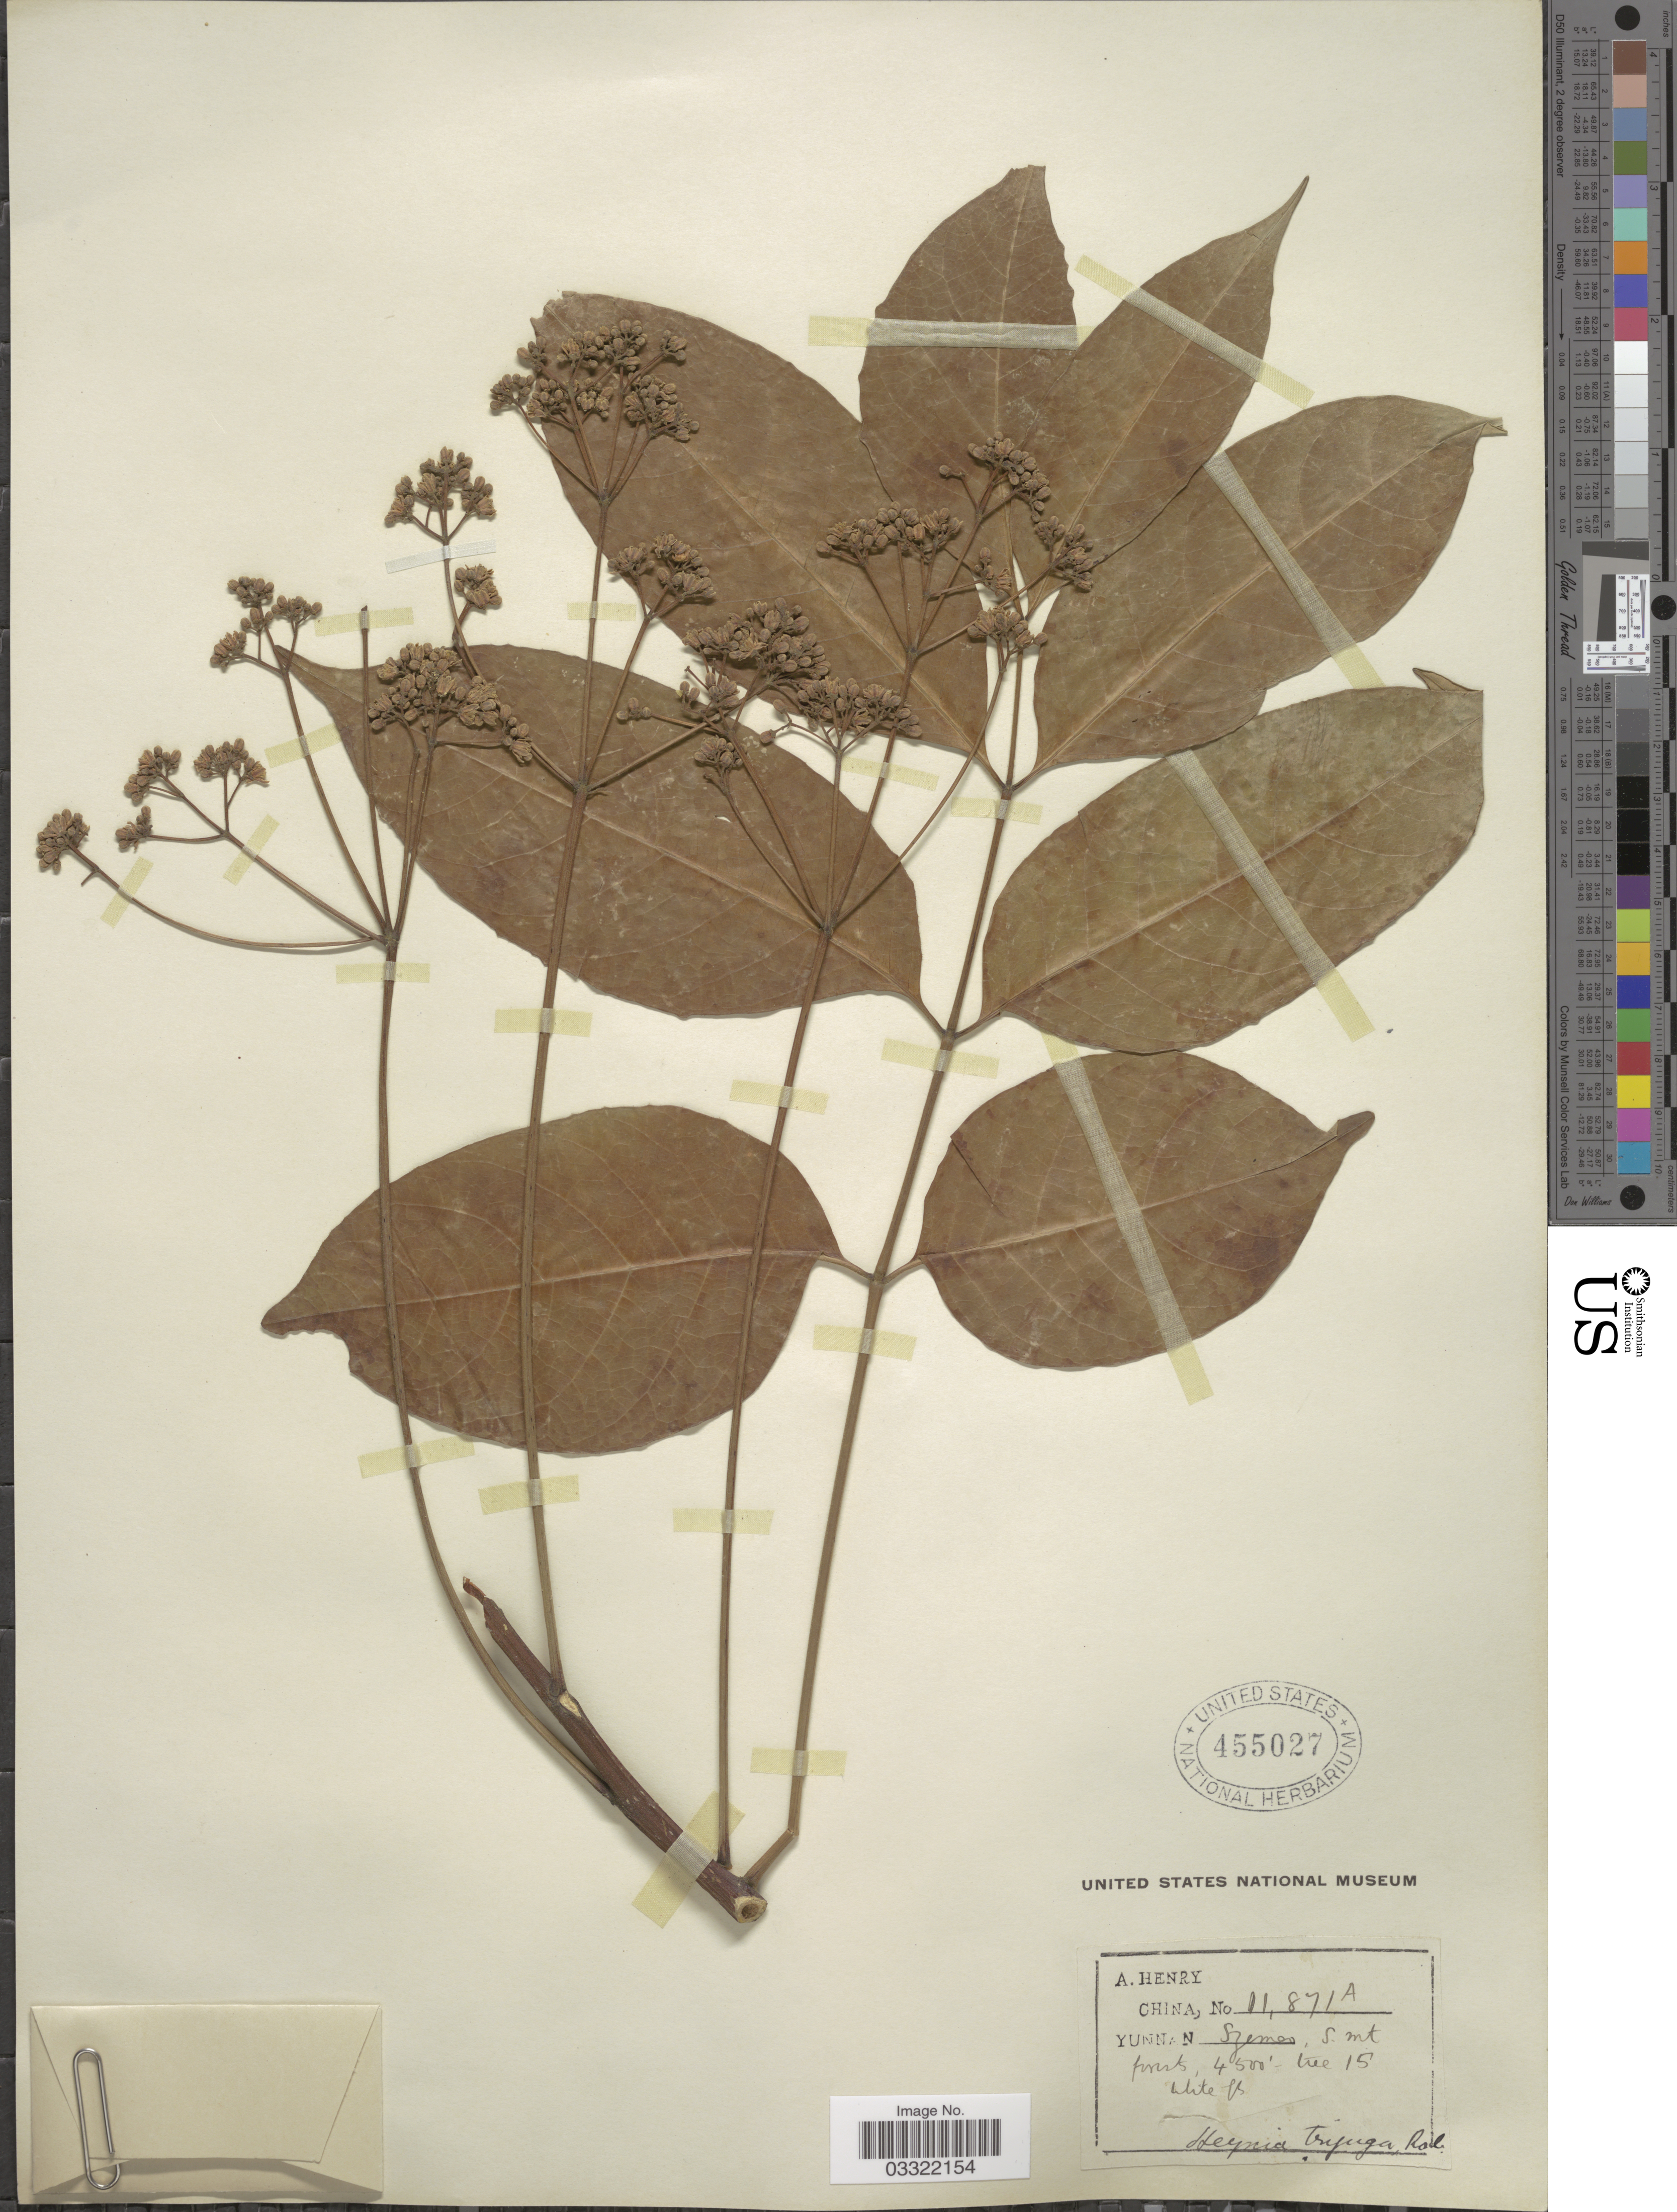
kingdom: Plantae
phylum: Tracheophyta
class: Magnoliopsida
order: Sapindales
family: Meliaceae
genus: Heynea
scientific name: Heynea trijuga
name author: Roxb.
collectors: A. Henry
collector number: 11871 A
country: China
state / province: Yunnan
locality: Szemao, S. Mt. forests.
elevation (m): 1372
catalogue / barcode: US 455027